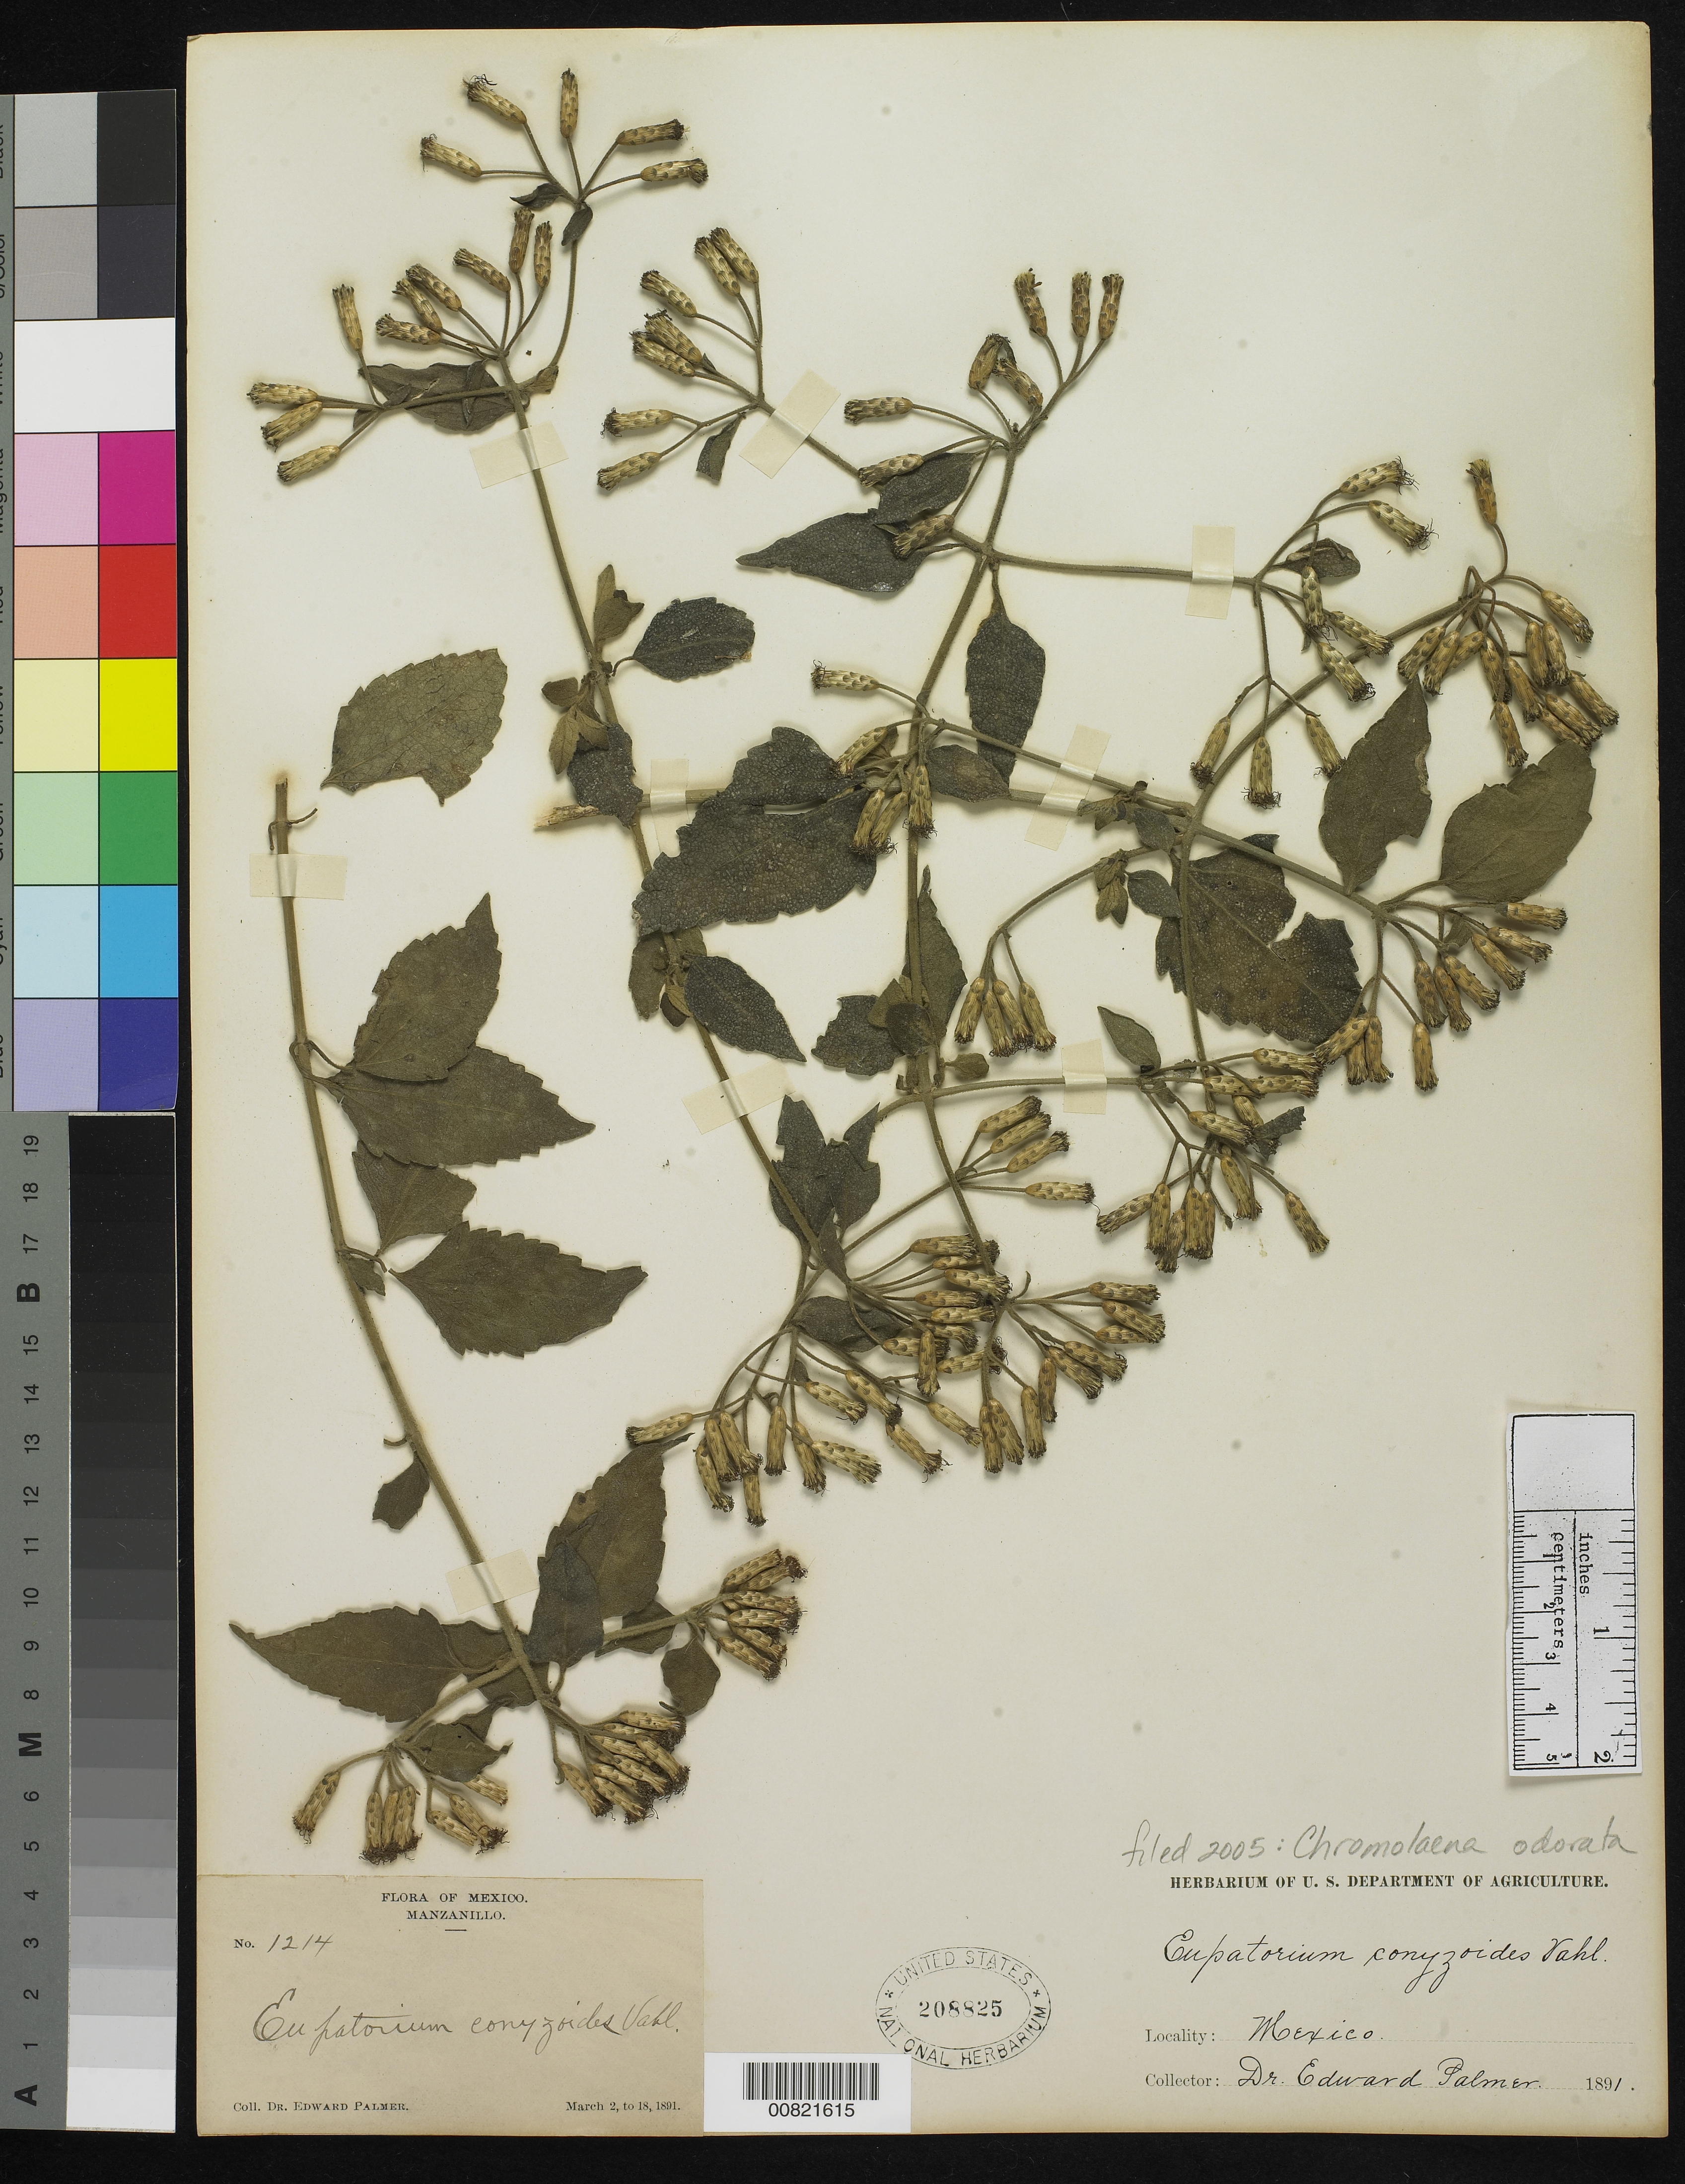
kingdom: Plantae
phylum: Tracheophyta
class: Magnoliopsida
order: Asterales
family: Asteraceae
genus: Chromolaena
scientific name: Chromolaena odorata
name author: (L.) R.M. King & H. Rob.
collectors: E. Palmer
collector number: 1214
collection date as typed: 02 Mar 1891 to 18 Mar 1891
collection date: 1891-03-02/1891-03-18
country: Mexico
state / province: Colima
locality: Manzanillo, Colima.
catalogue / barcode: US 208825